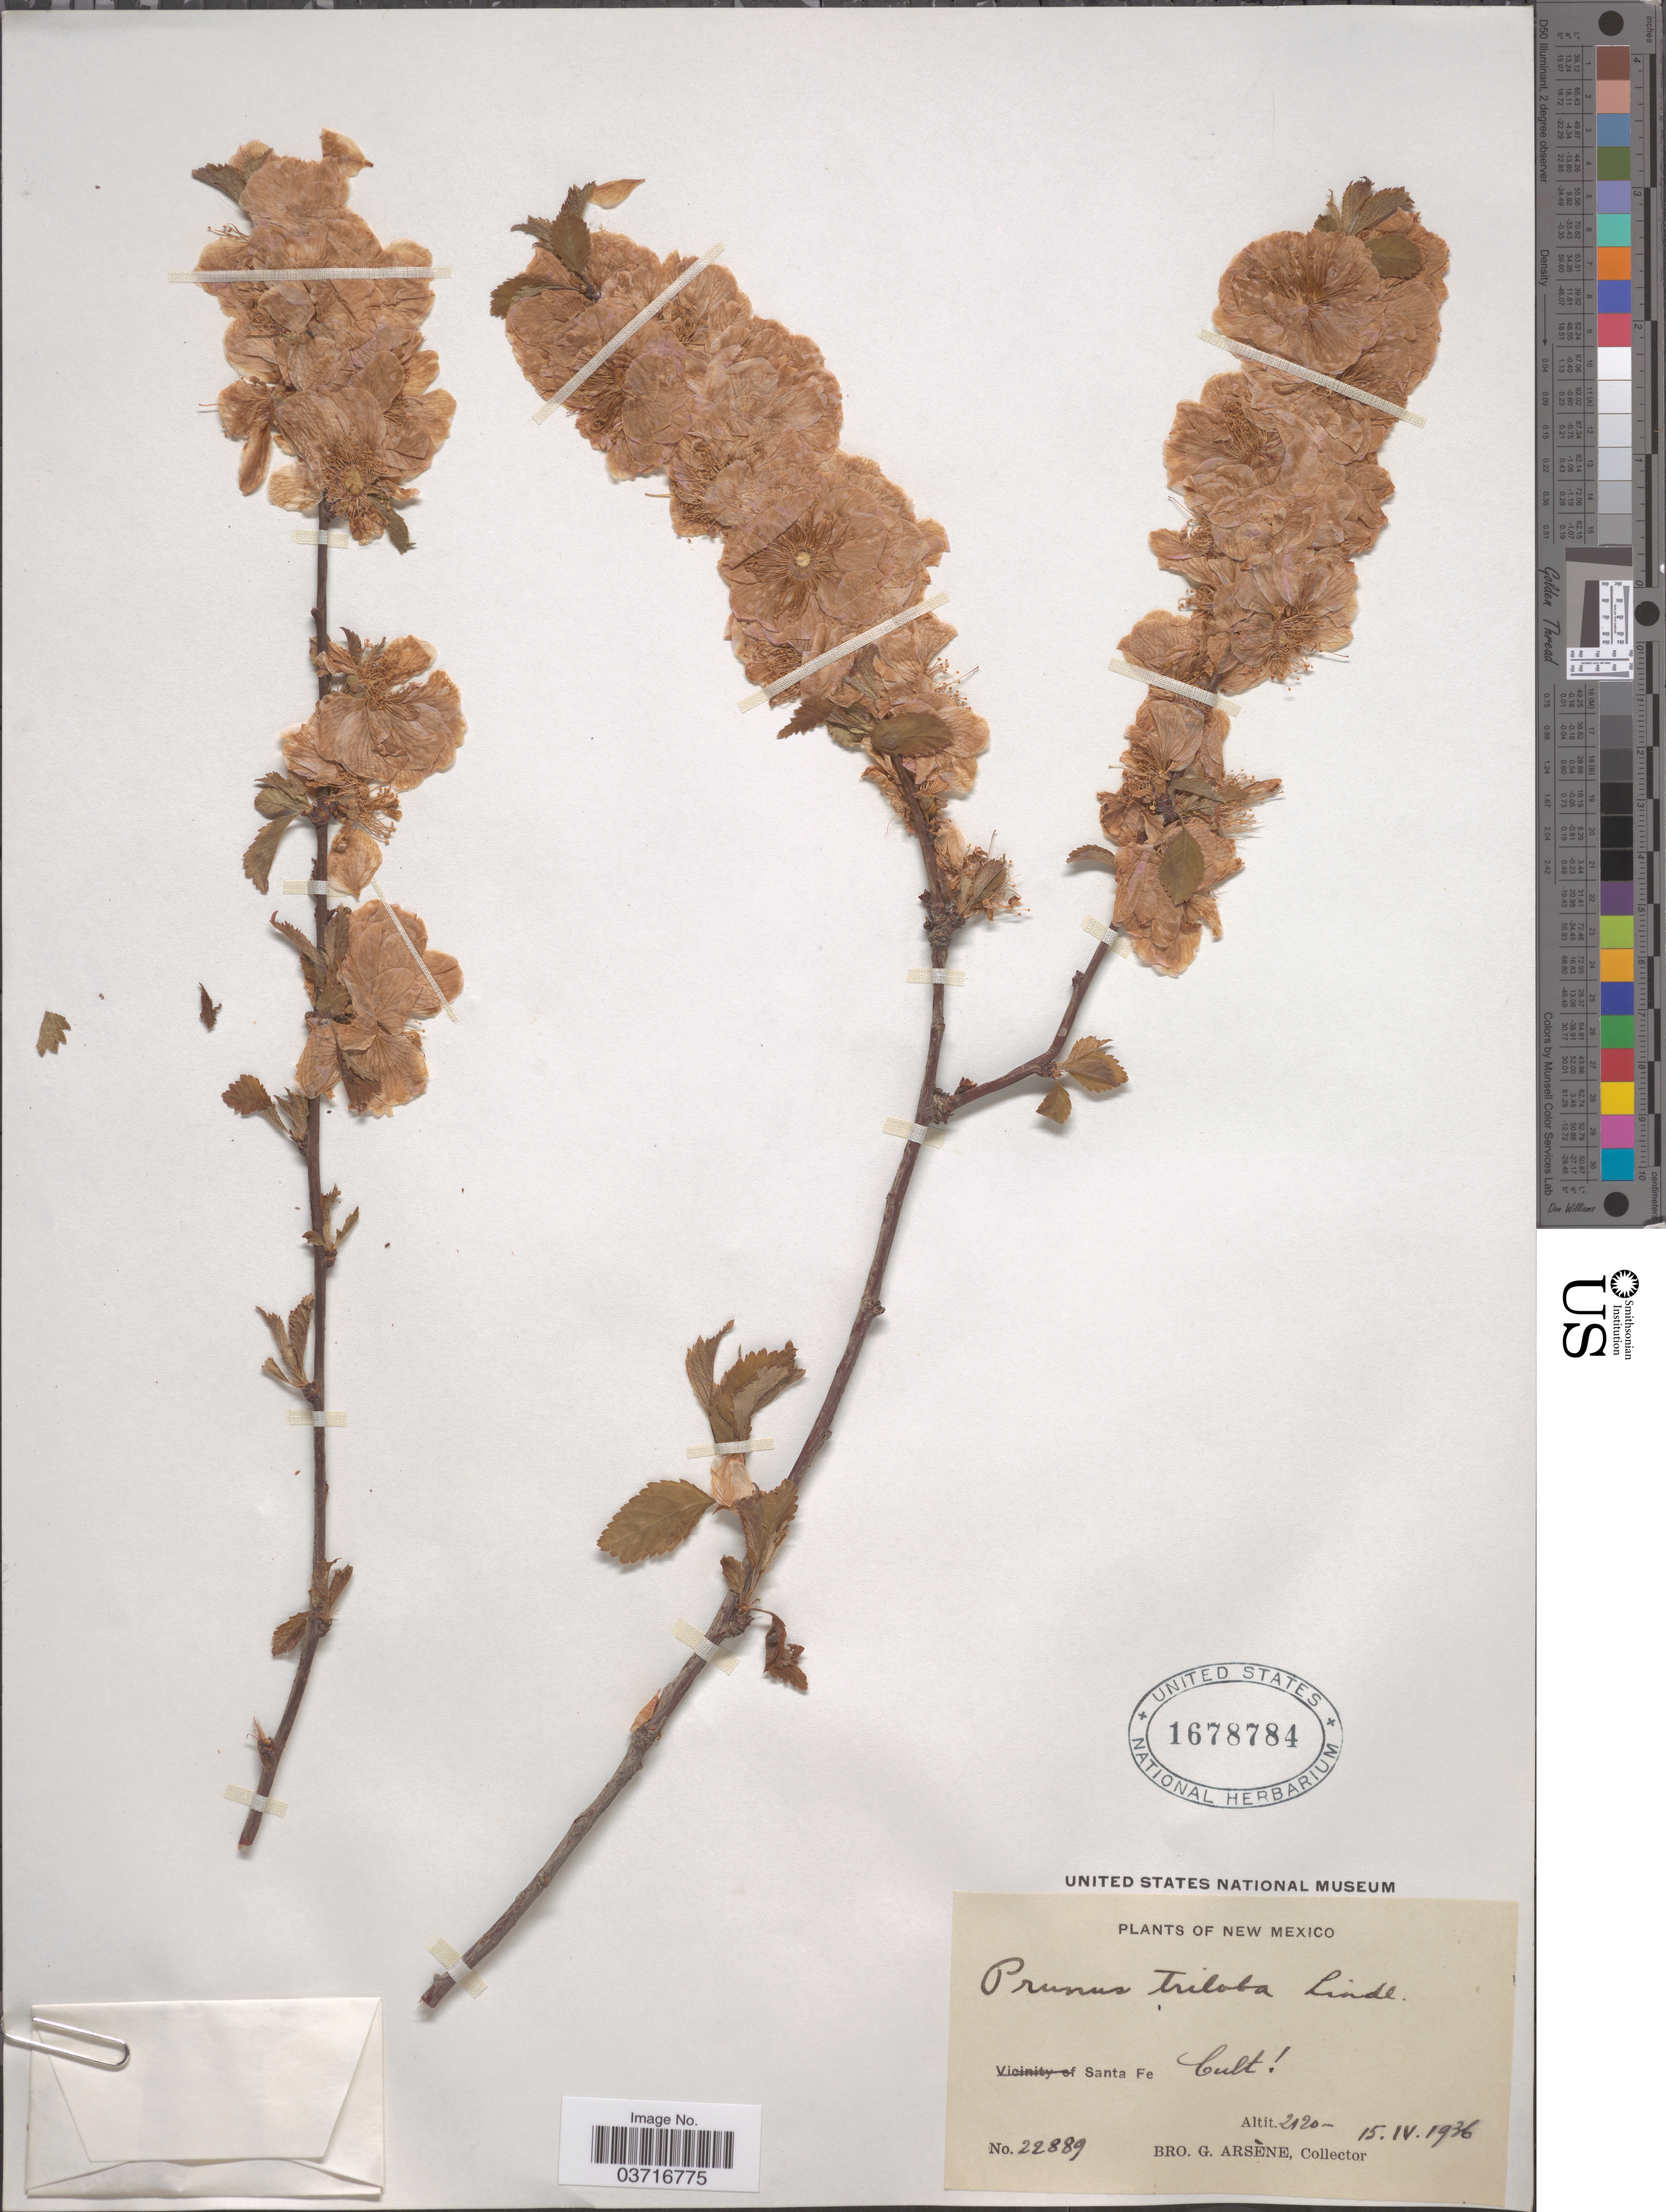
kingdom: Plantae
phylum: Tracheophyta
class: Magnoliopsida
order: Rosales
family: Rosaceae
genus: Prunus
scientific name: Prunus triloba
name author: Lindl.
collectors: Bro. G. Arsène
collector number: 22889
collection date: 1936-04-15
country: United States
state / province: New Mexico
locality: Santa Fe.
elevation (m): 2120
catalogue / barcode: US 1678784